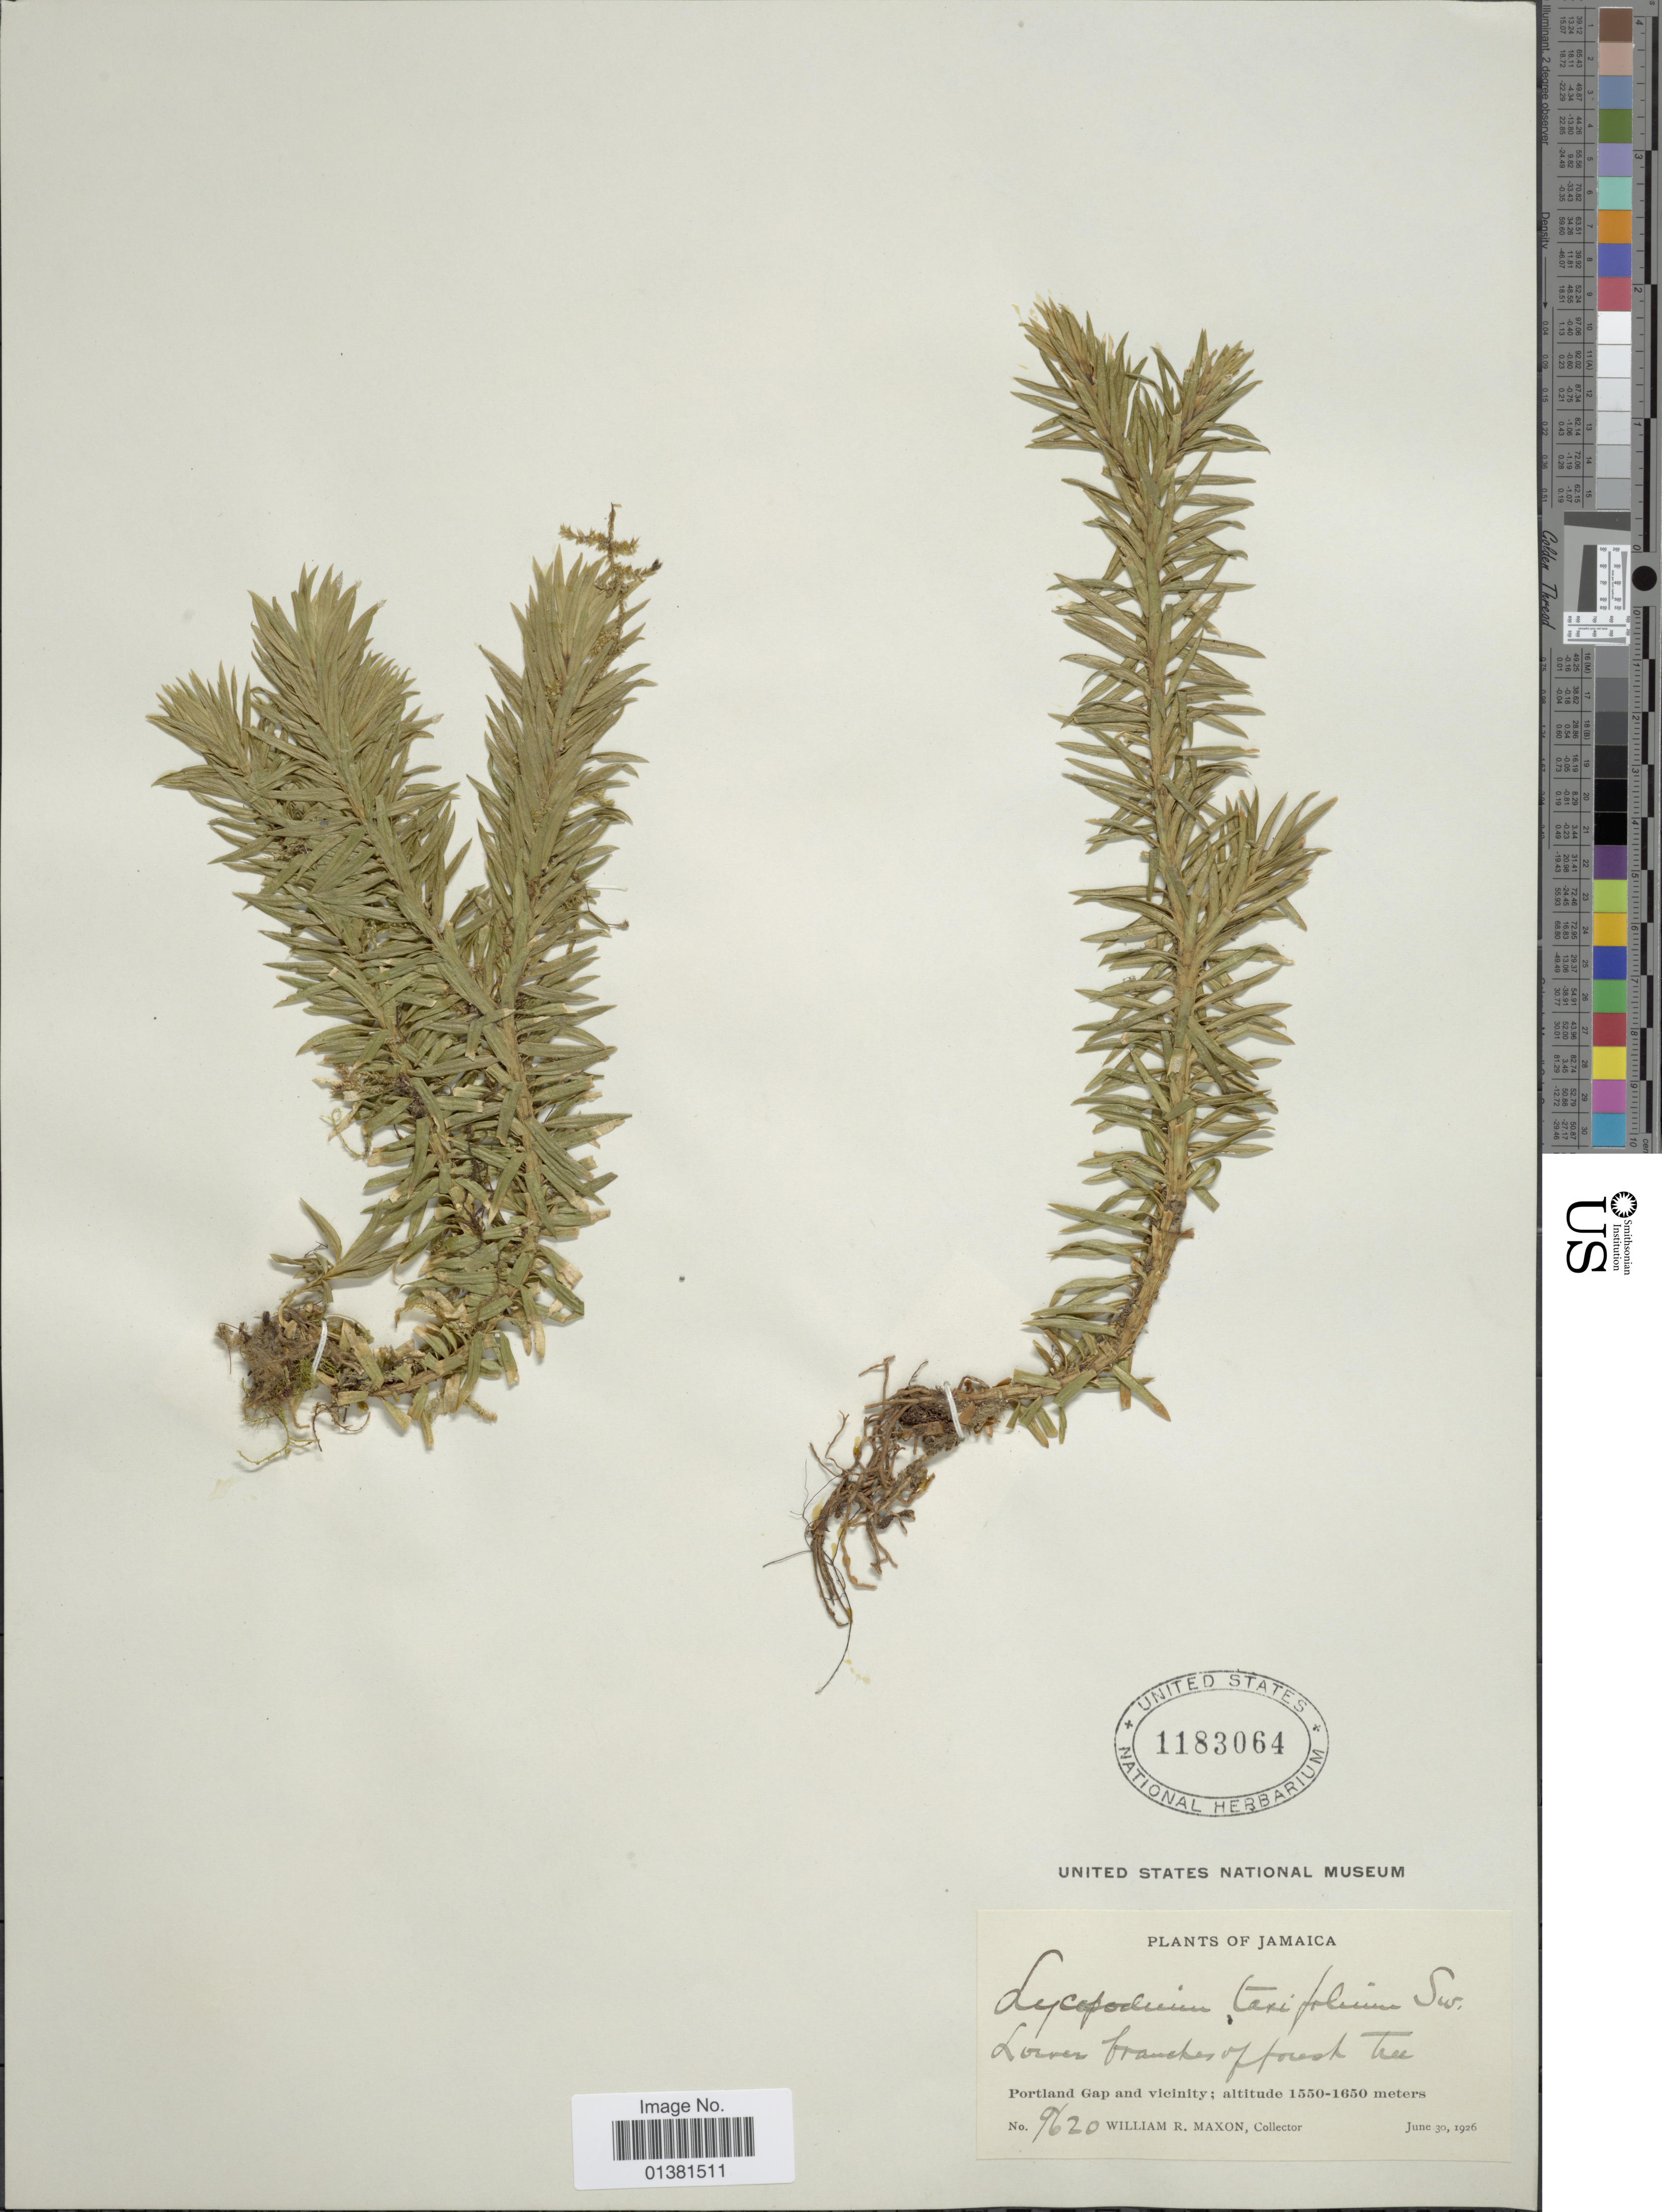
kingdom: Plantae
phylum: Tracheophyta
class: Lycopodiopsida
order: Lycopodiales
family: Lycopodiaceae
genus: Phlegmariurus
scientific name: Phlegmariurus taxifolius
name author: (Sw.) Á. Löve & D. Löve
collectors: W. R. Maxon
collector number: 9620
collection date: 1926-06-30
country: Jamaica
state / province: Portland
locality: Portland Gap and vicinity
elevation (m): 1550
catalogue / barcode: US 1183064